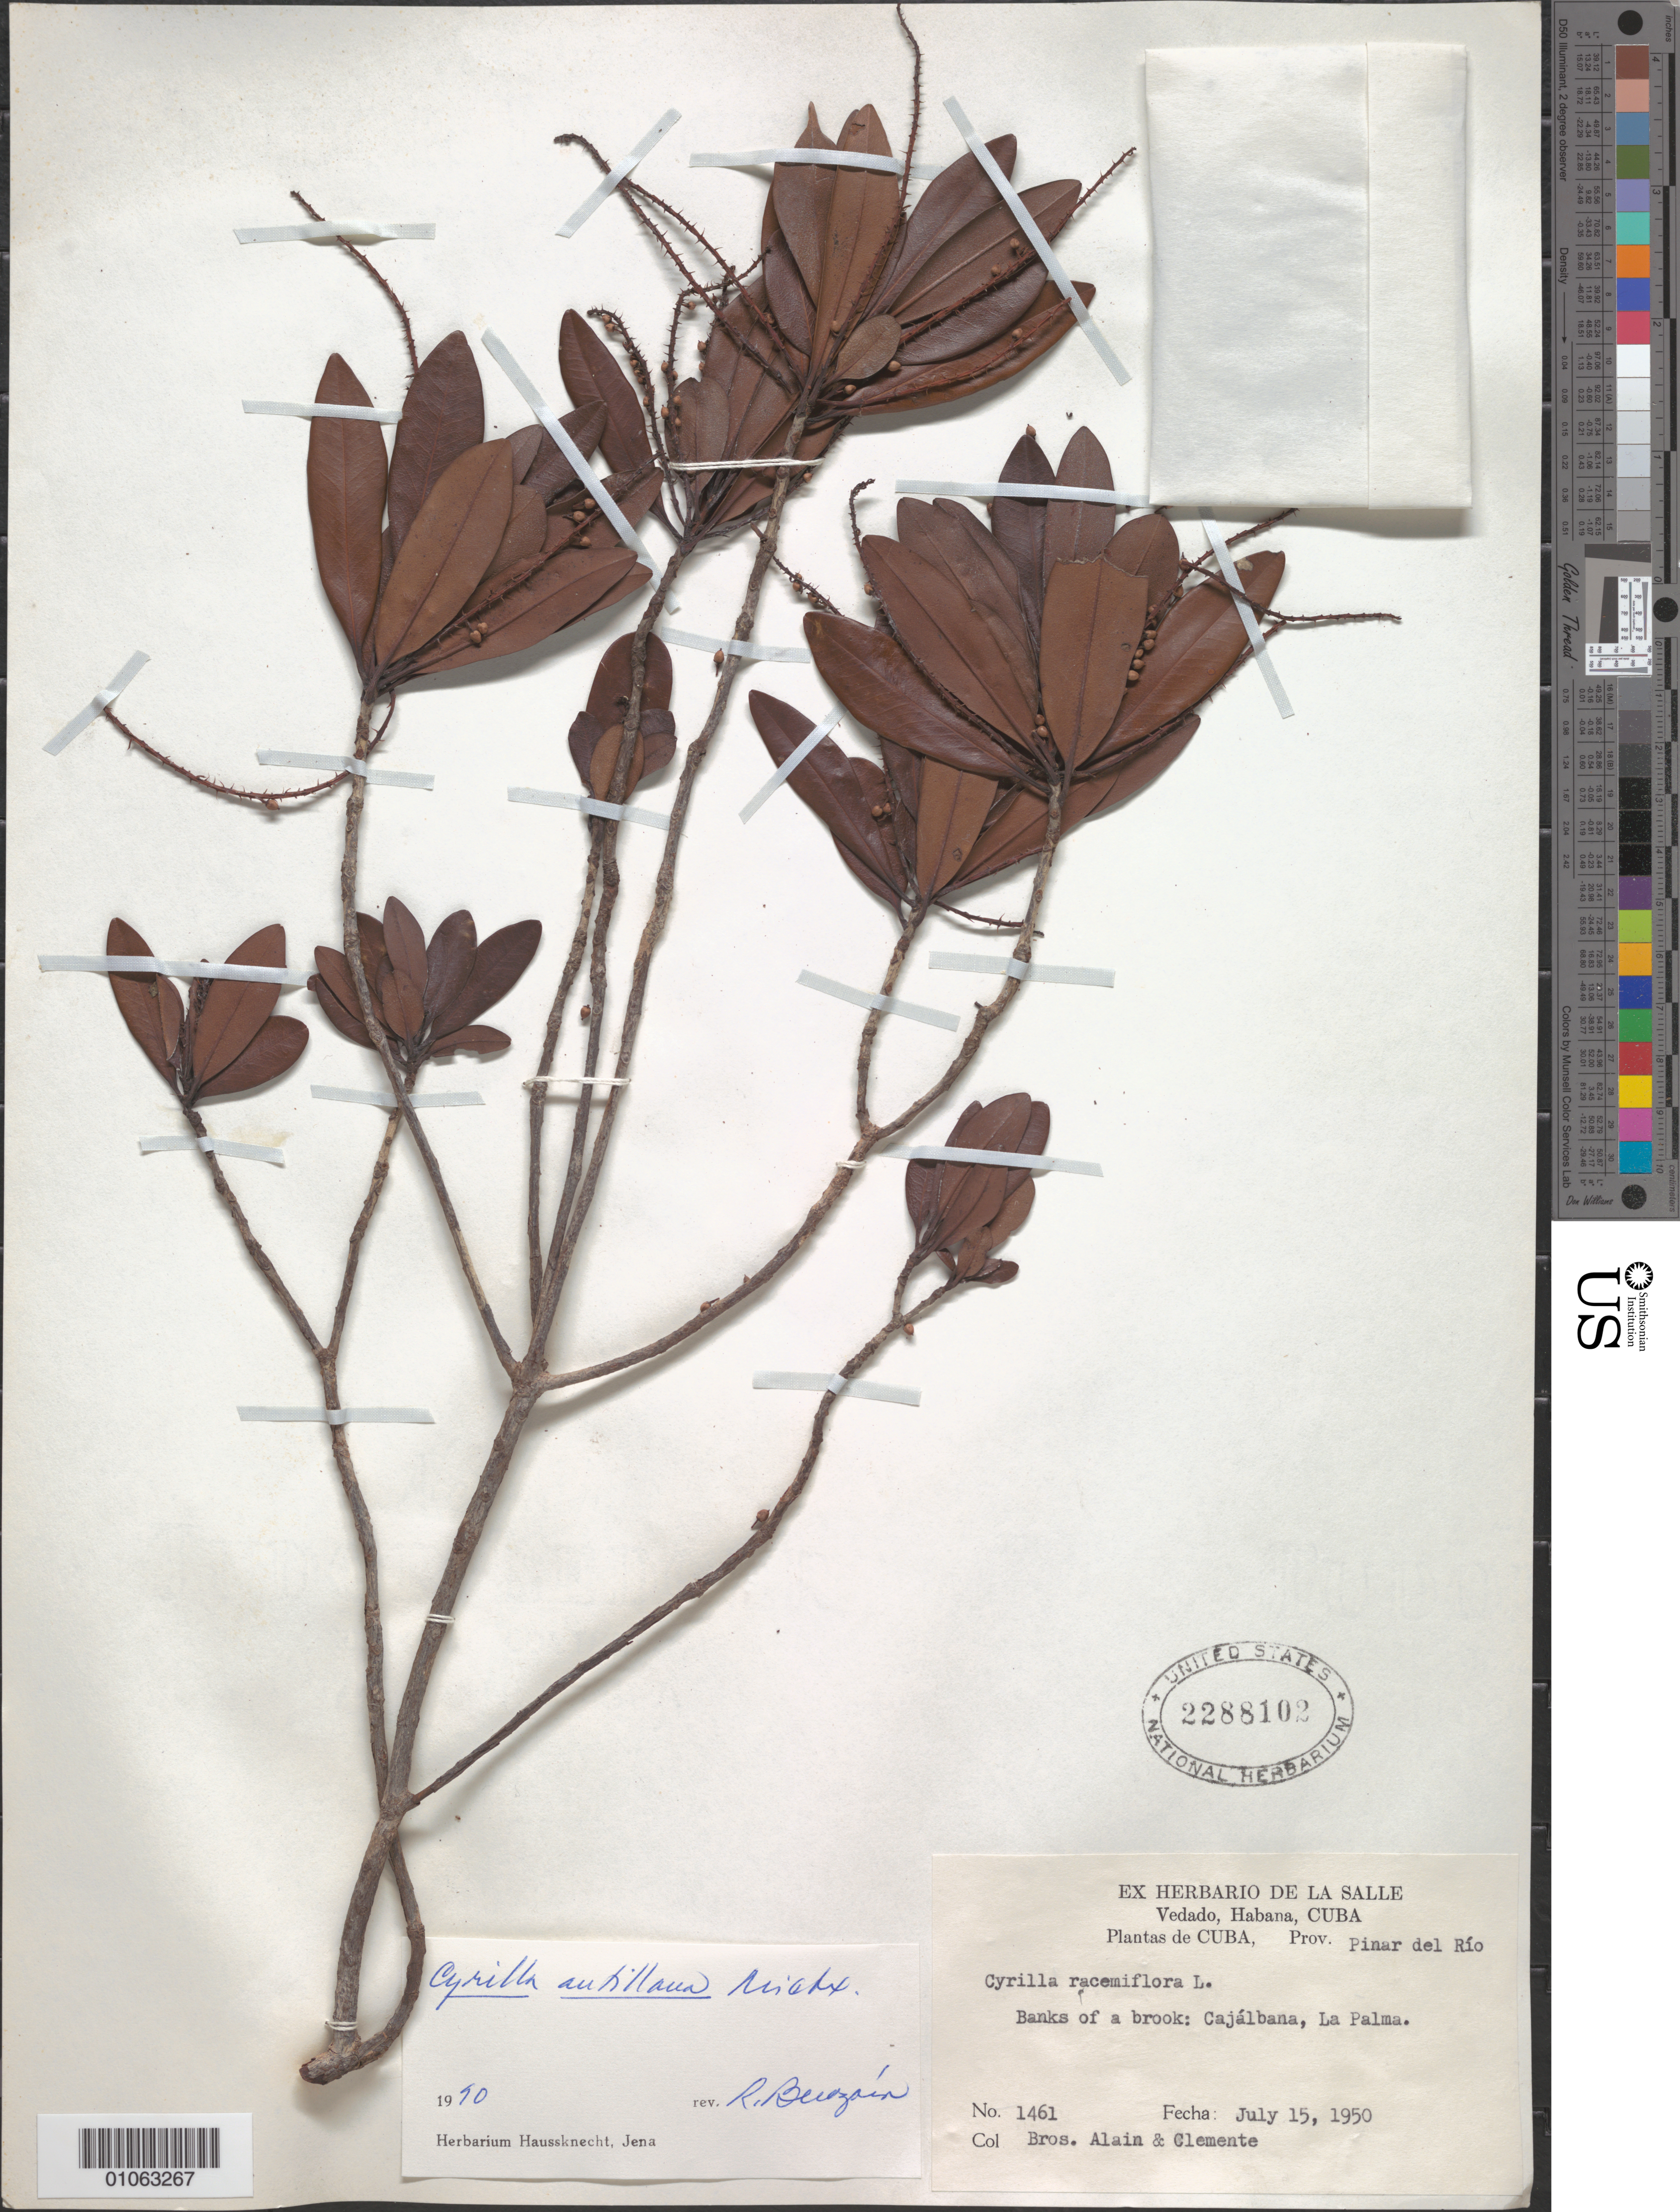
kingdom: Plantae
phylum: Tracheophyta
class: Magnoliopsida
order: Ericales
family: Cyrillaceae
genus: Cyrilla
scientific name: Cyrilla antillana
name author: Michx.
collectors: A. H. Liogier & Bro. Clemente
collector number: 1461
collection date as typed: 14 Jul 1950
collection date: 1950-07-14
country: Cuba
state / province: Pinar del Rio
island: Cuba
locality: Banks of a brook, Cajalbanas, La Palma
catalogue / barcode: US 2288102